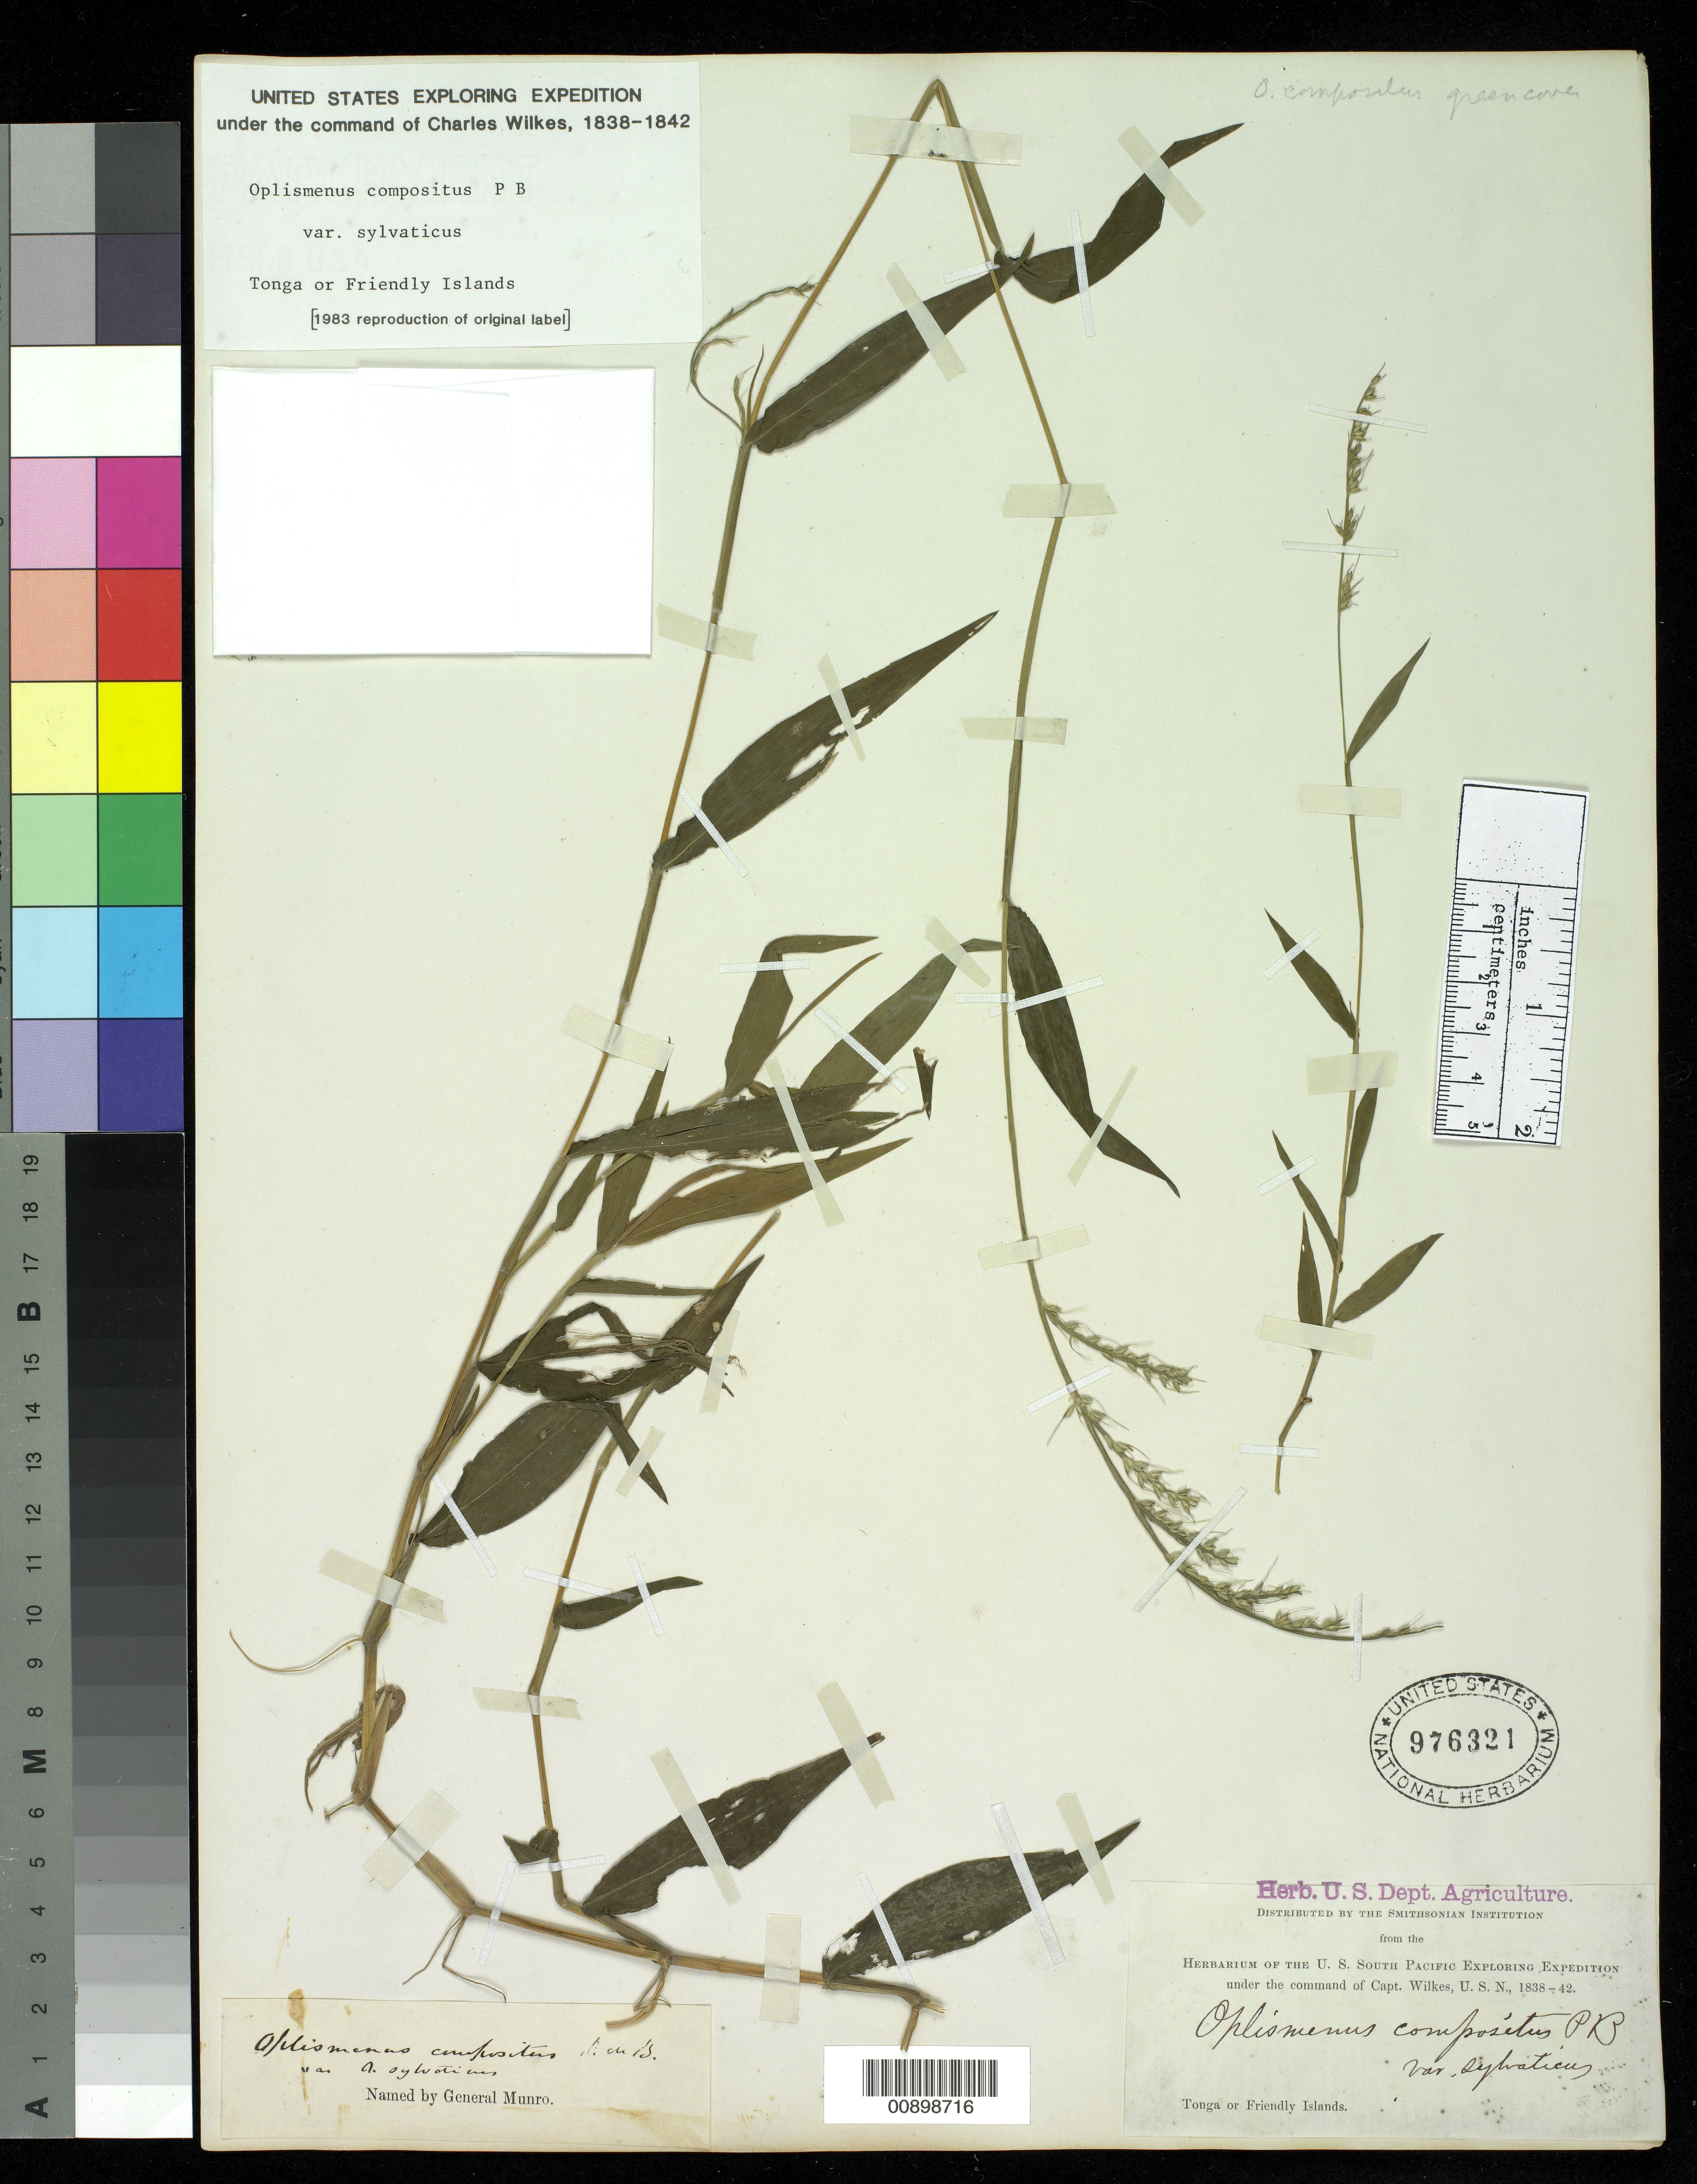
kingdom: Plantae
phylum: Tracheophyta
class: Liliopsida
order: Poales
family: Poaceae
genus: Oplismenus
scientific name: Oplismenus compositus var. sylvaticus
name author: Hildebr.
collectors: Wilkes Explor. Exped.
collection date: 1838/1842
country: Tonga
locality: Tonga or Friendly Islands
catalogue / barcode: US 976321